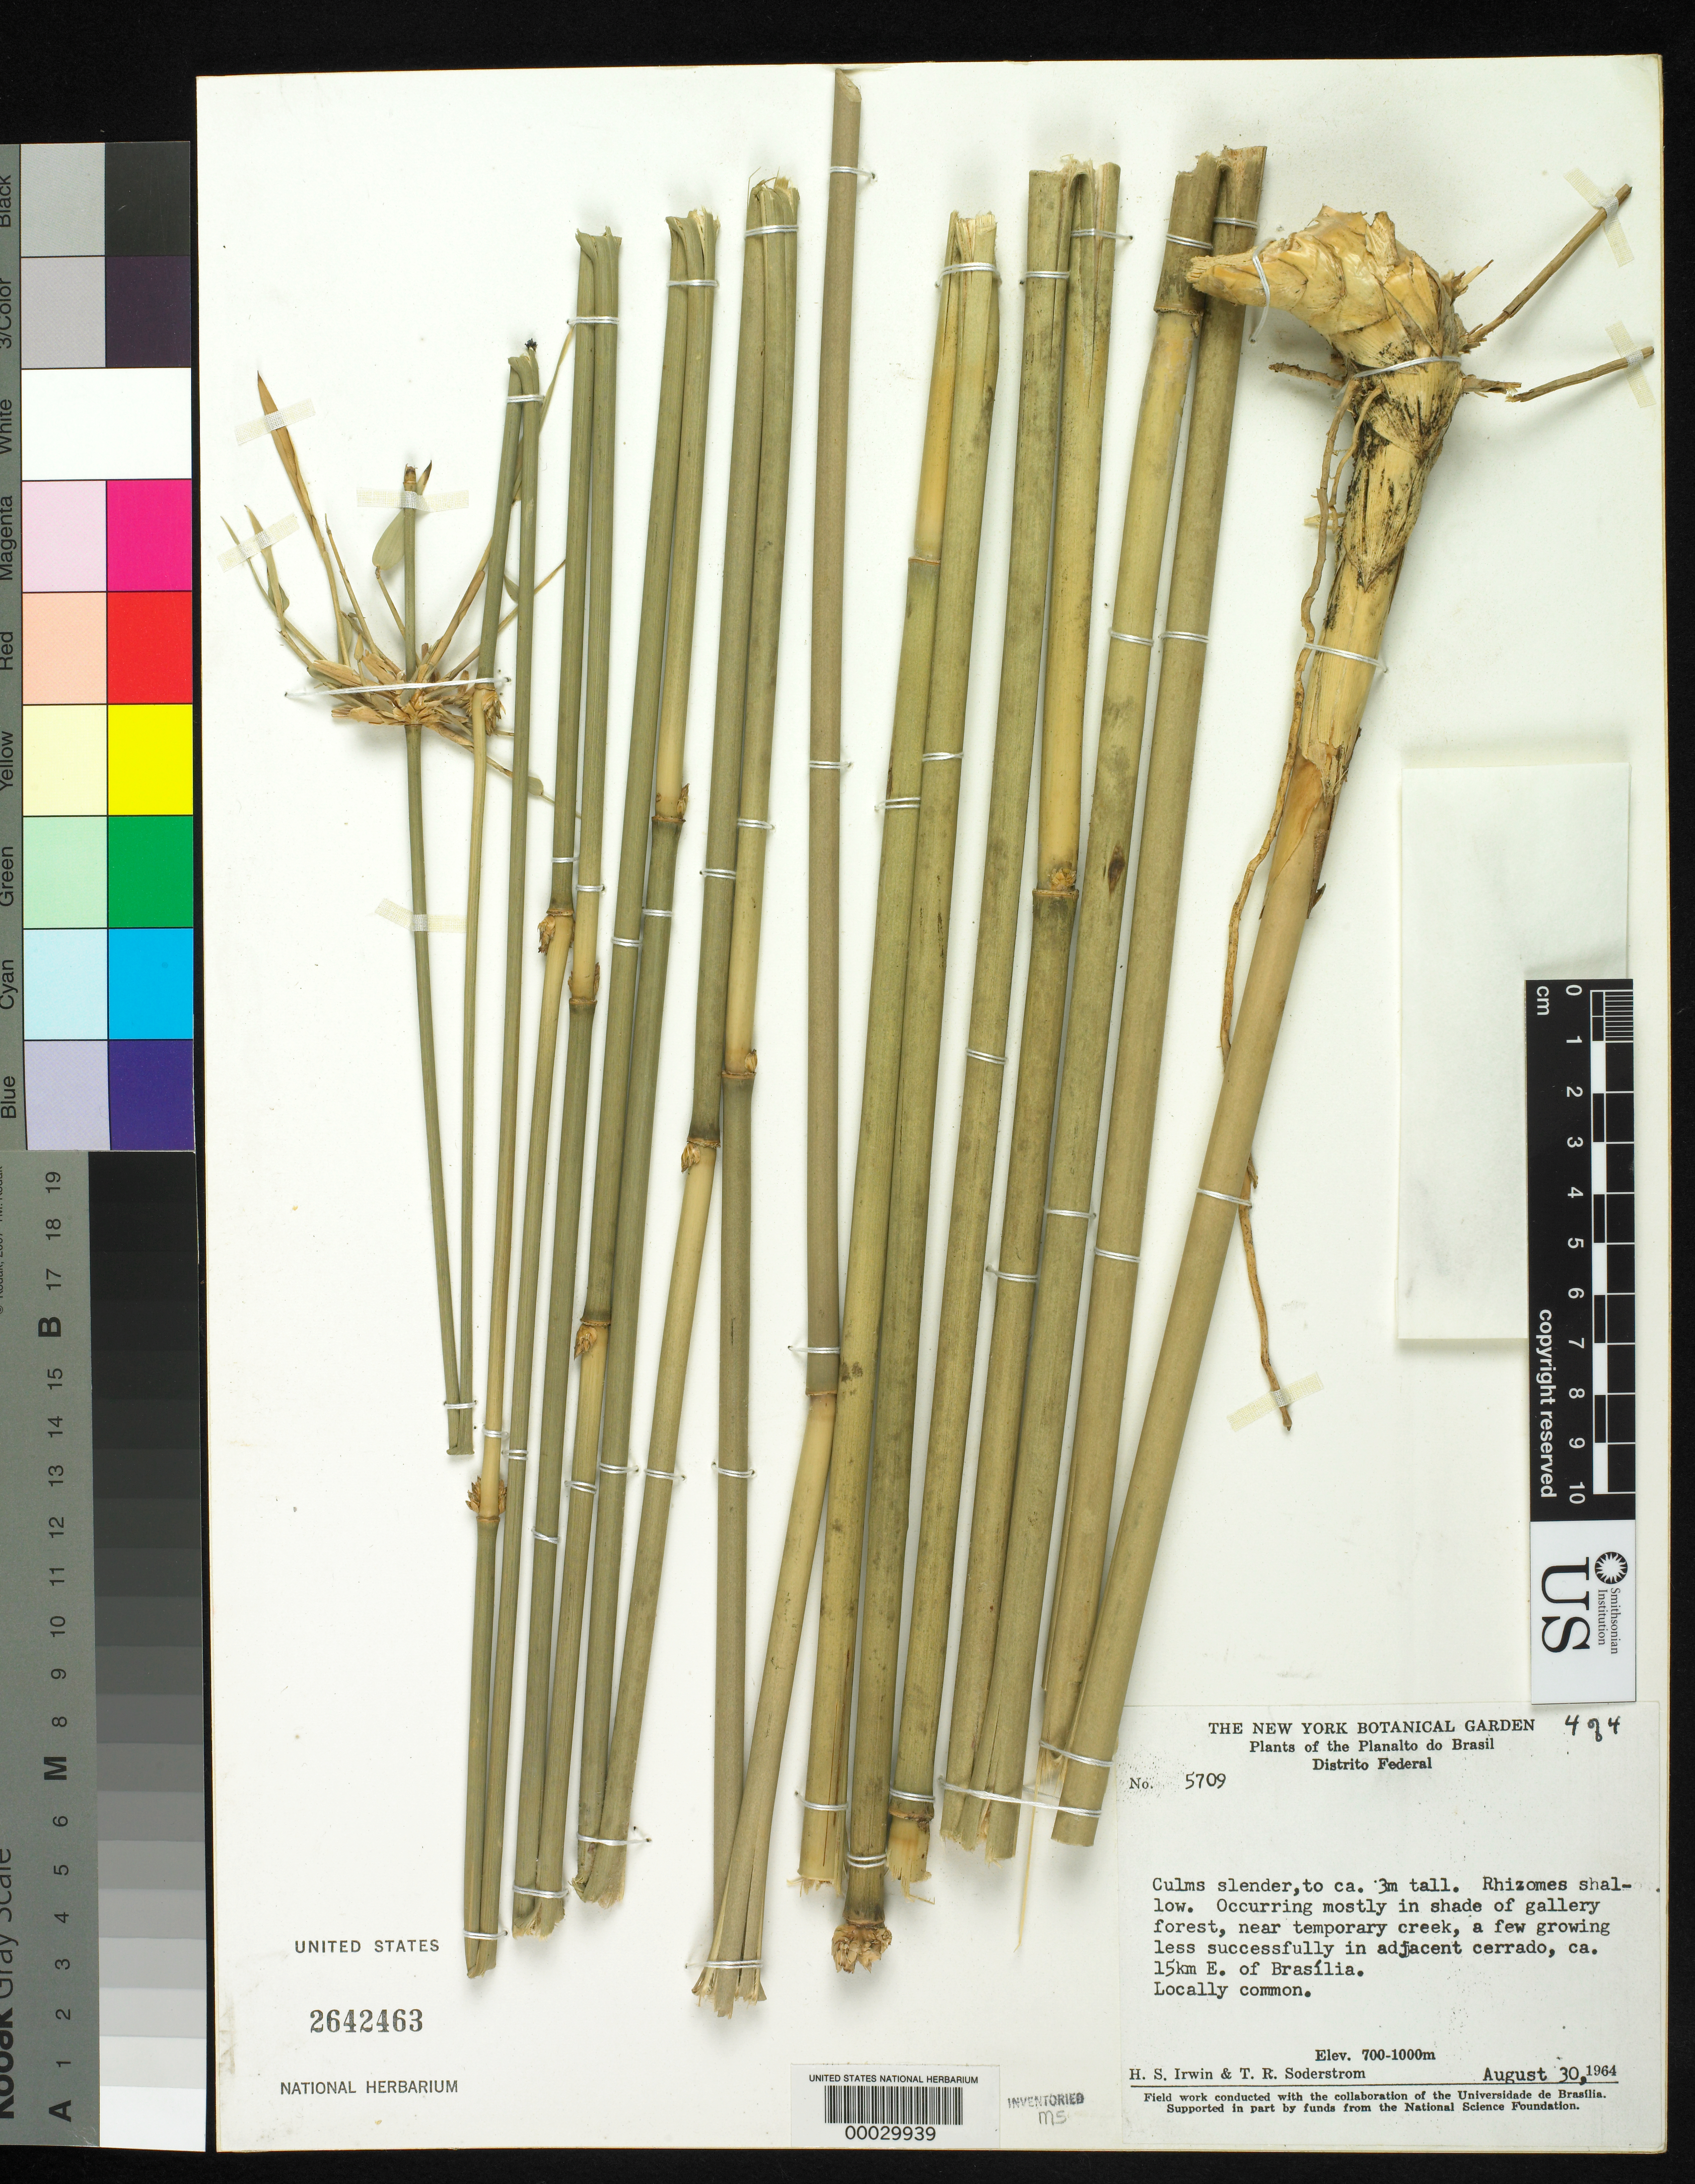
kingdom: Plantae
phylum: Tracheophyta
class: Liliopsida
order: Poales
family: Poaceae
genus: Actinocladum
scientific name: Actinocladum verticillatum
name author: (Nees) McClure ex Soderstr.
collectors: H. Irwin & T. R. Soderstrom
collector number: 5709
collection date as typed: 30 Aug 1964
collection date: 1964-08-30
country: Brazil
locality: Brasilia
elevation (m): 700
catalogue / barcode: US 2642463